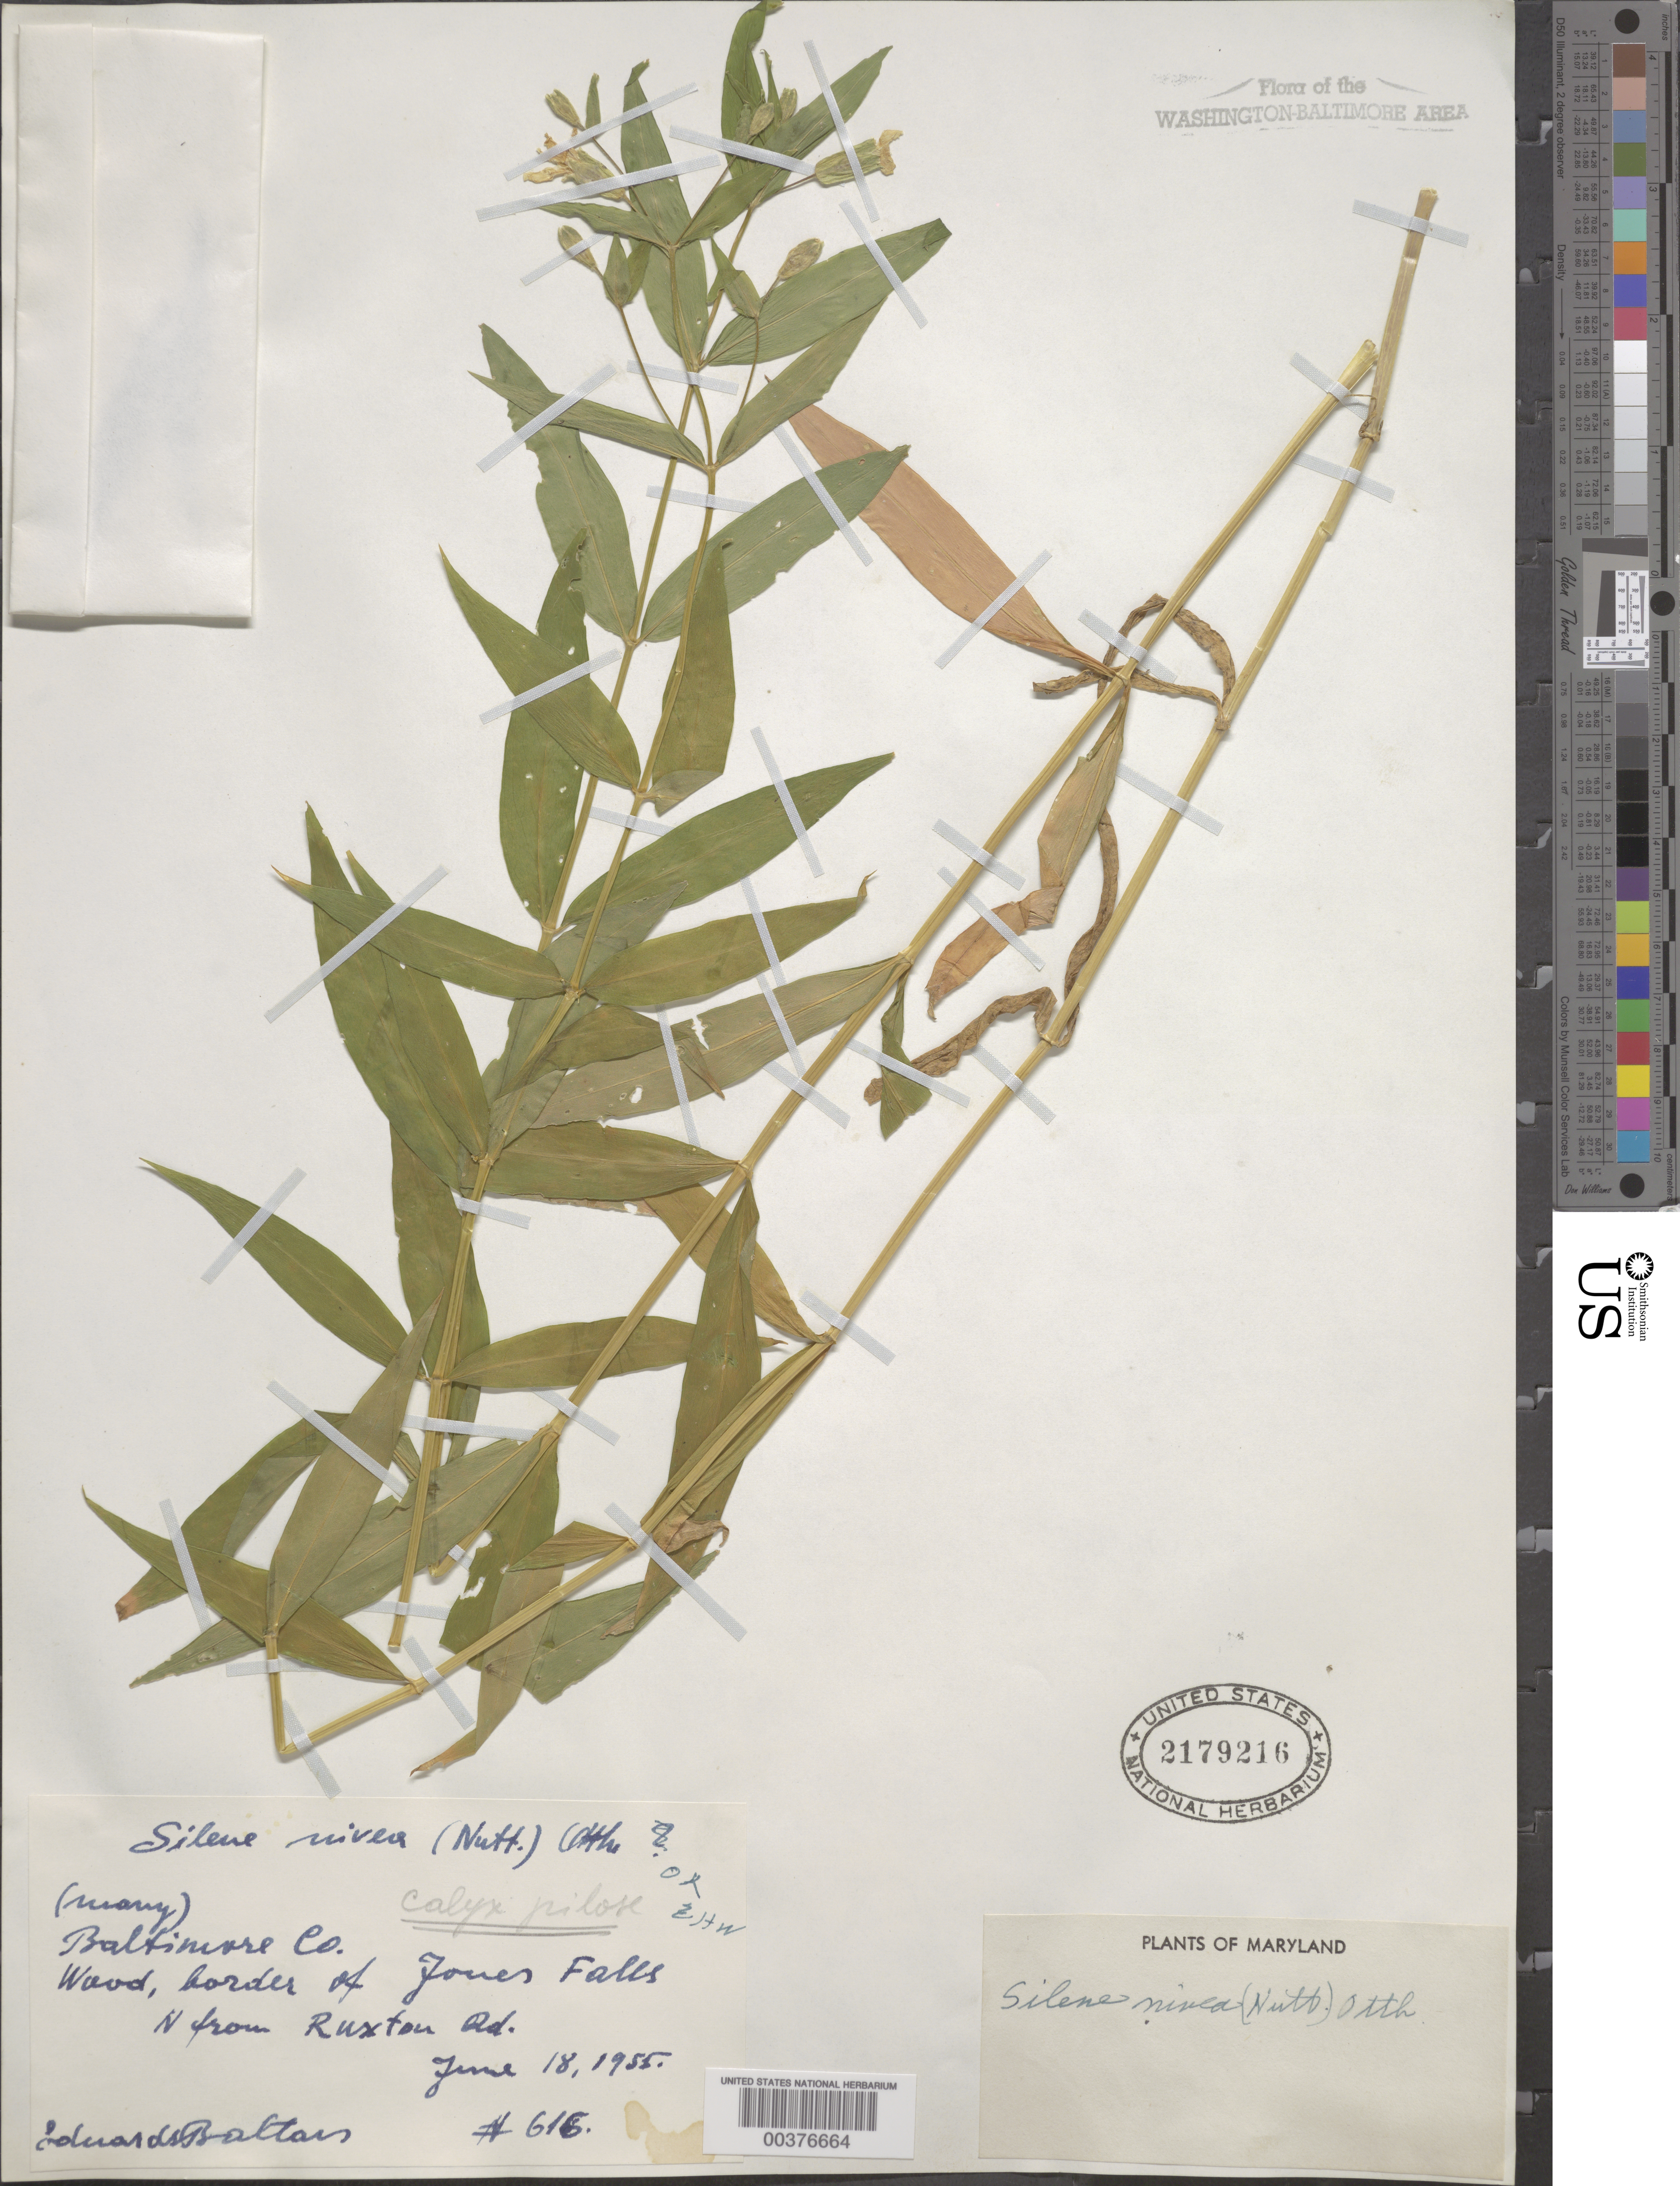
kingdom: Plantae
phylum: Tracheophyta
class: Magnoliopsida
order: Caryophyllales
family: Caryophyllaceae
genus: Silene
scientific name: Silene nivea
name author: (Nutt.) Muhl. ex DC.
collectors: E. Baltars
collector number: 616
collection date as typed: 18 Jun 1955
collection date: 1955-06-18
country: United States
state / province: Maryland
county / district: City of Baltimore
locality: Jones Falls, north of Ruxton Road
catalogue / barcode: US 2179216